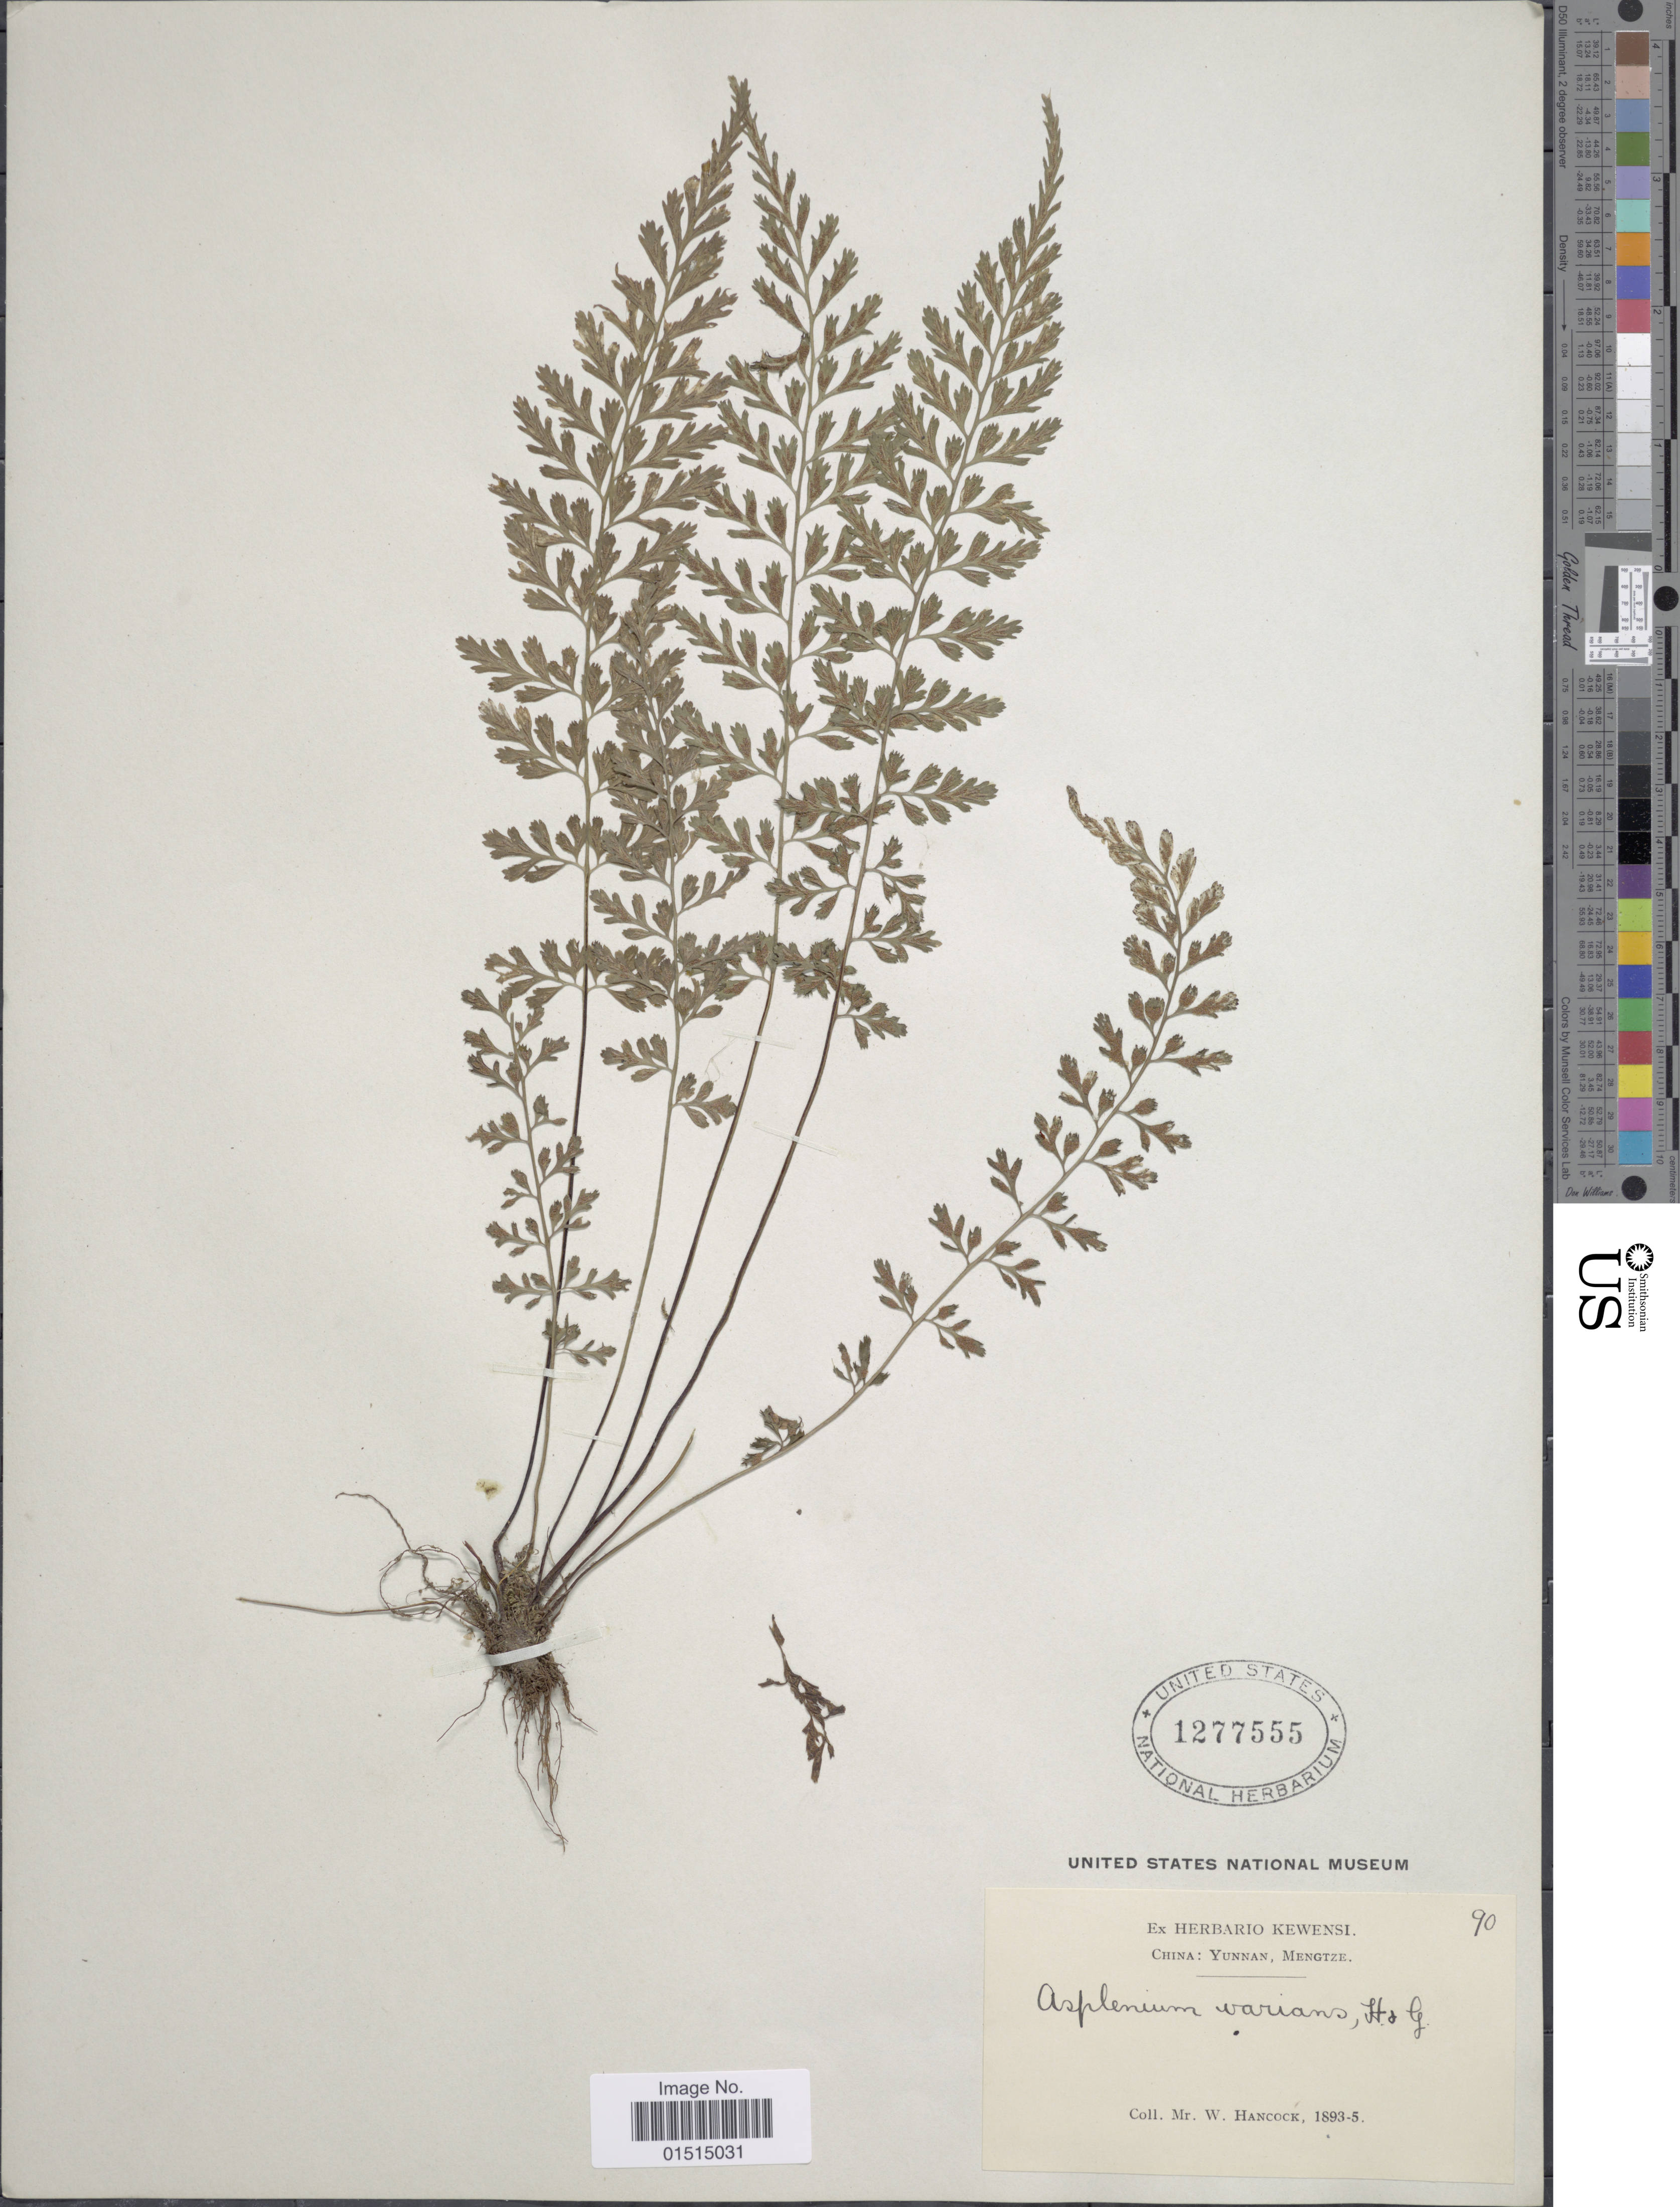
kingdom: Plantae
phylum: Tracheophyta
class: Polypodiopsida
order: Polypodiales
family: Aspleniaceae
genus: Asplenium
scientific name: Asplenium laciniatum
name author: D. Don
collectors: W. Hancock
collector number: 90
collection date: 1893/1895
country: China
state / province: Yunnan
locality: Mengtze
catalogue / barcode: US 1277555